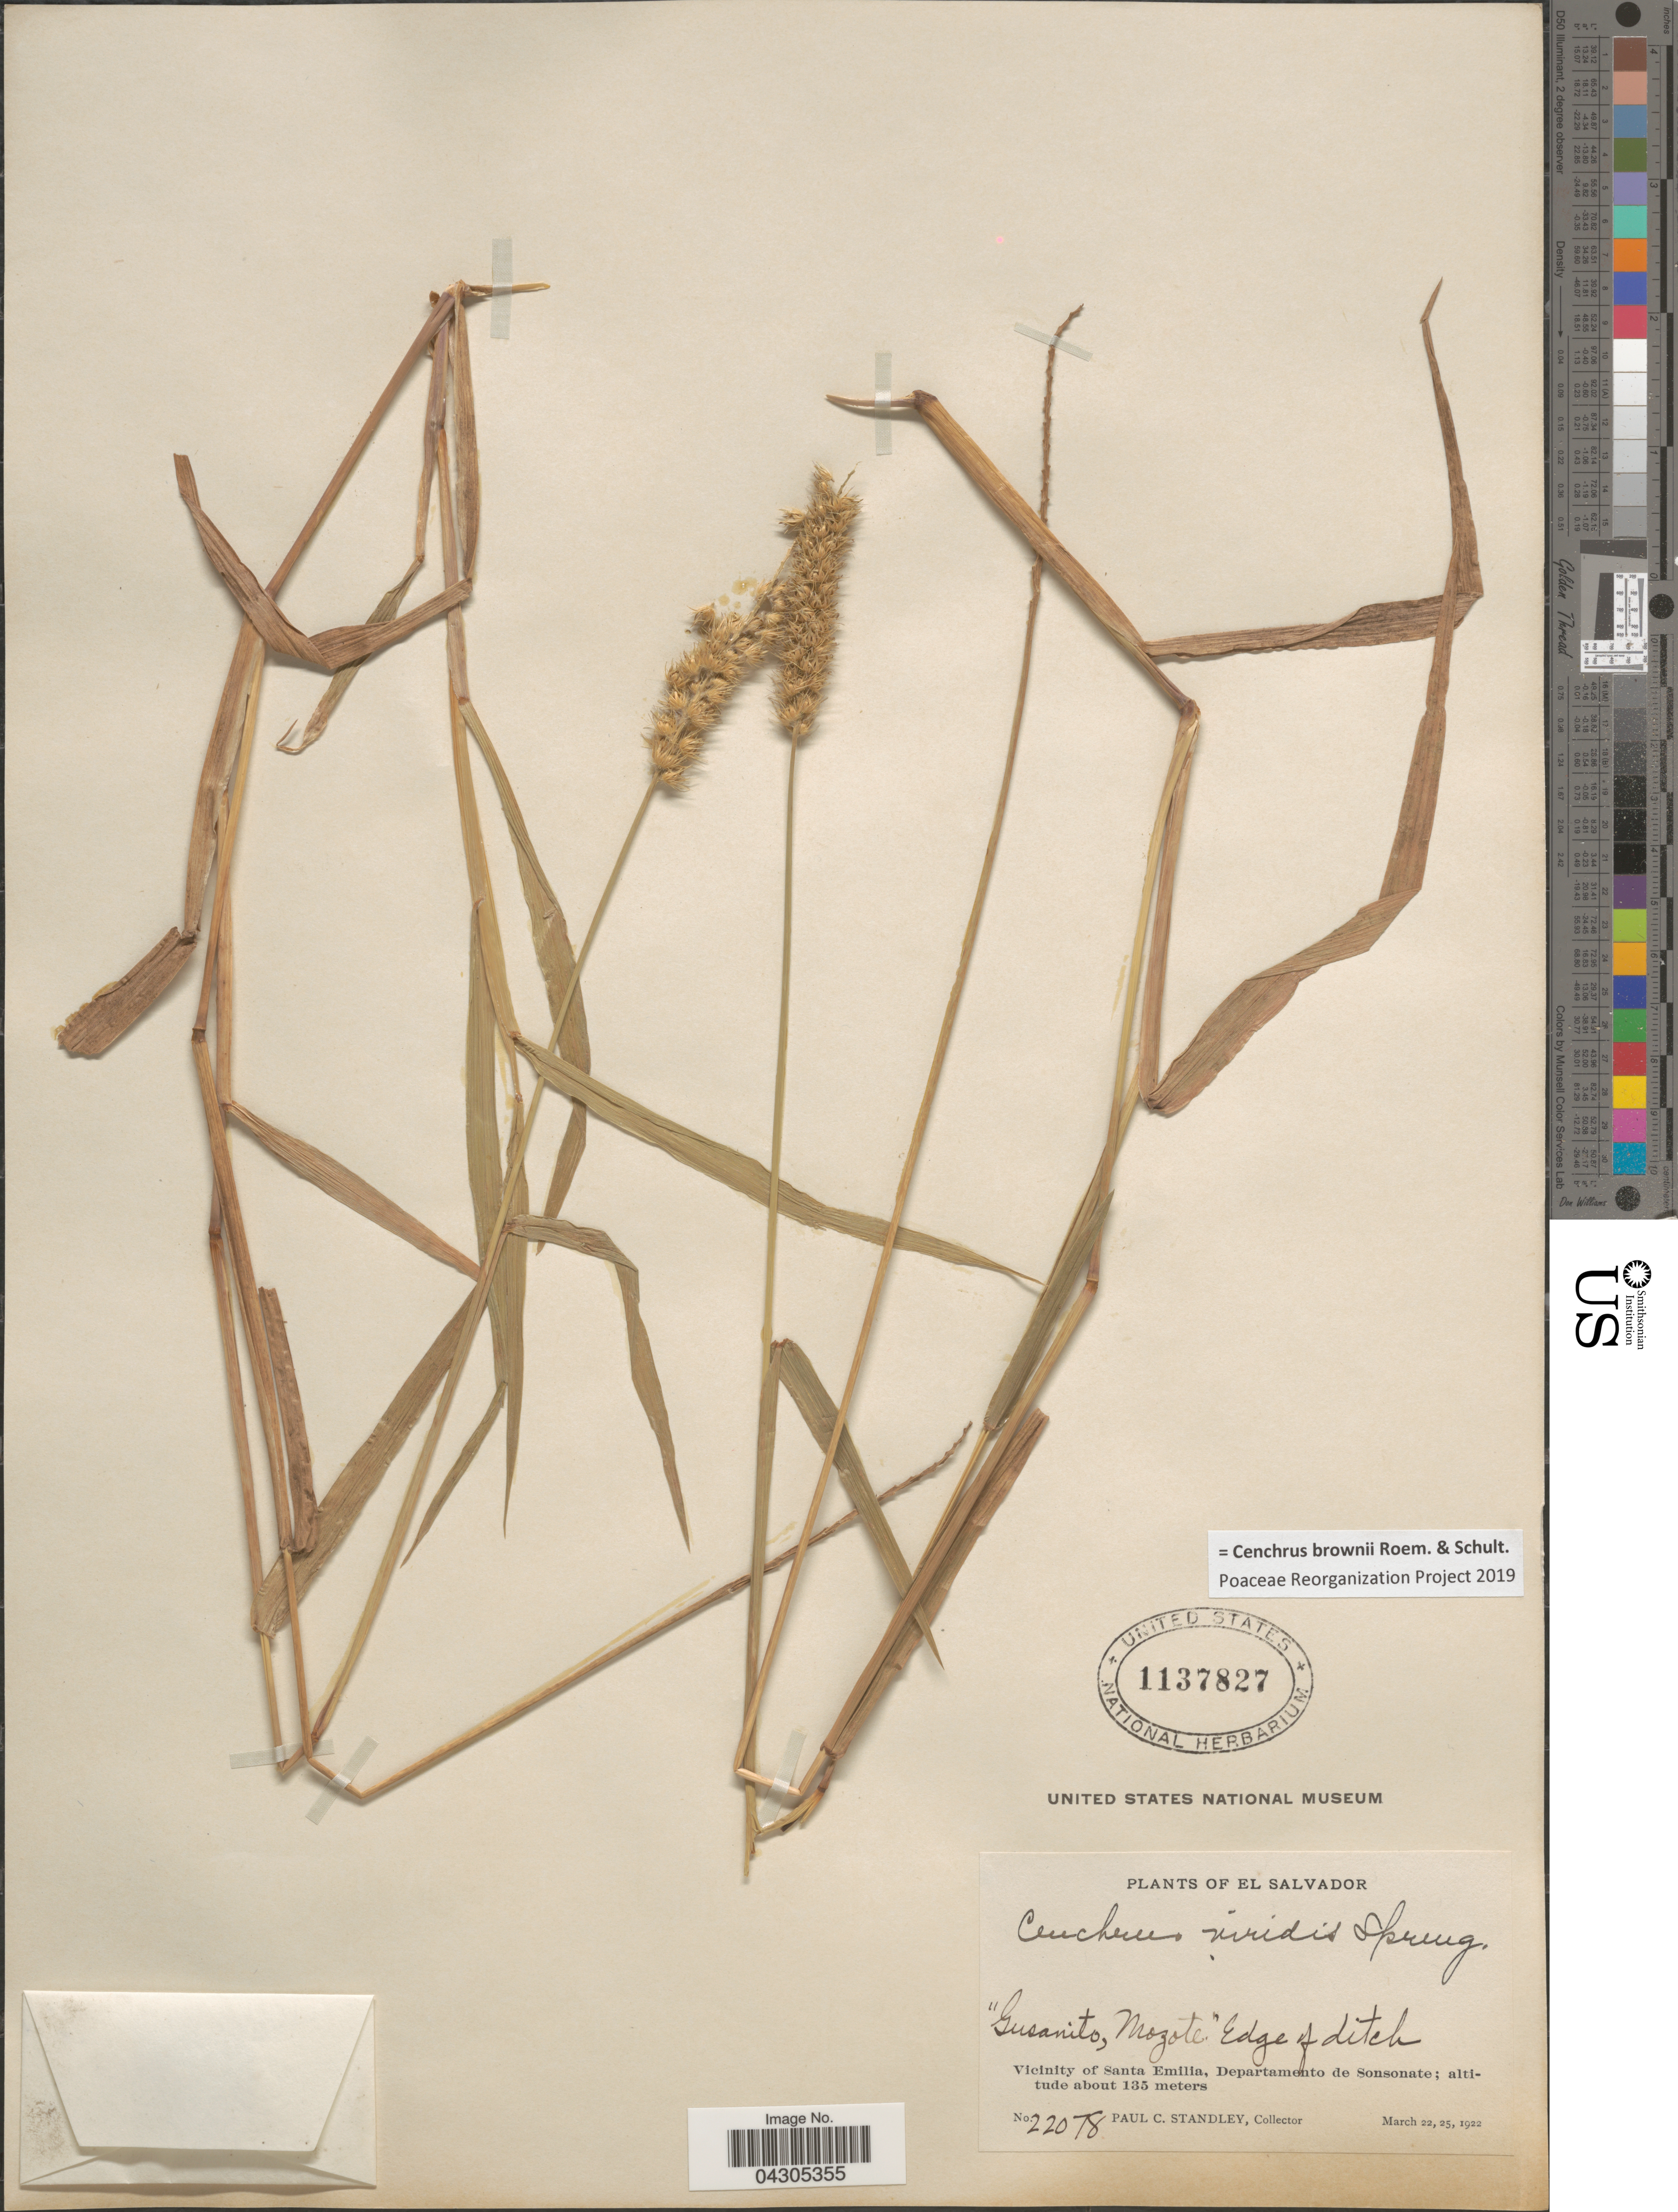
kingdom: Plantae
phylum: Tracheophyta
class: Liliopsida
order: Poales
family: Poaceae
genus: Cenchrus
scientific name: Cenchrus brownii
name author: Roem. & Schult.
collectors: P. C. Standley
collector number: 22078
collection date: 1922-03-22/1922-03-25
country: El Salvador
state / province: Sonsonate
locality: Gusanito, Nozote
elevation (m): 135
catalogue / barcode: US 1137827